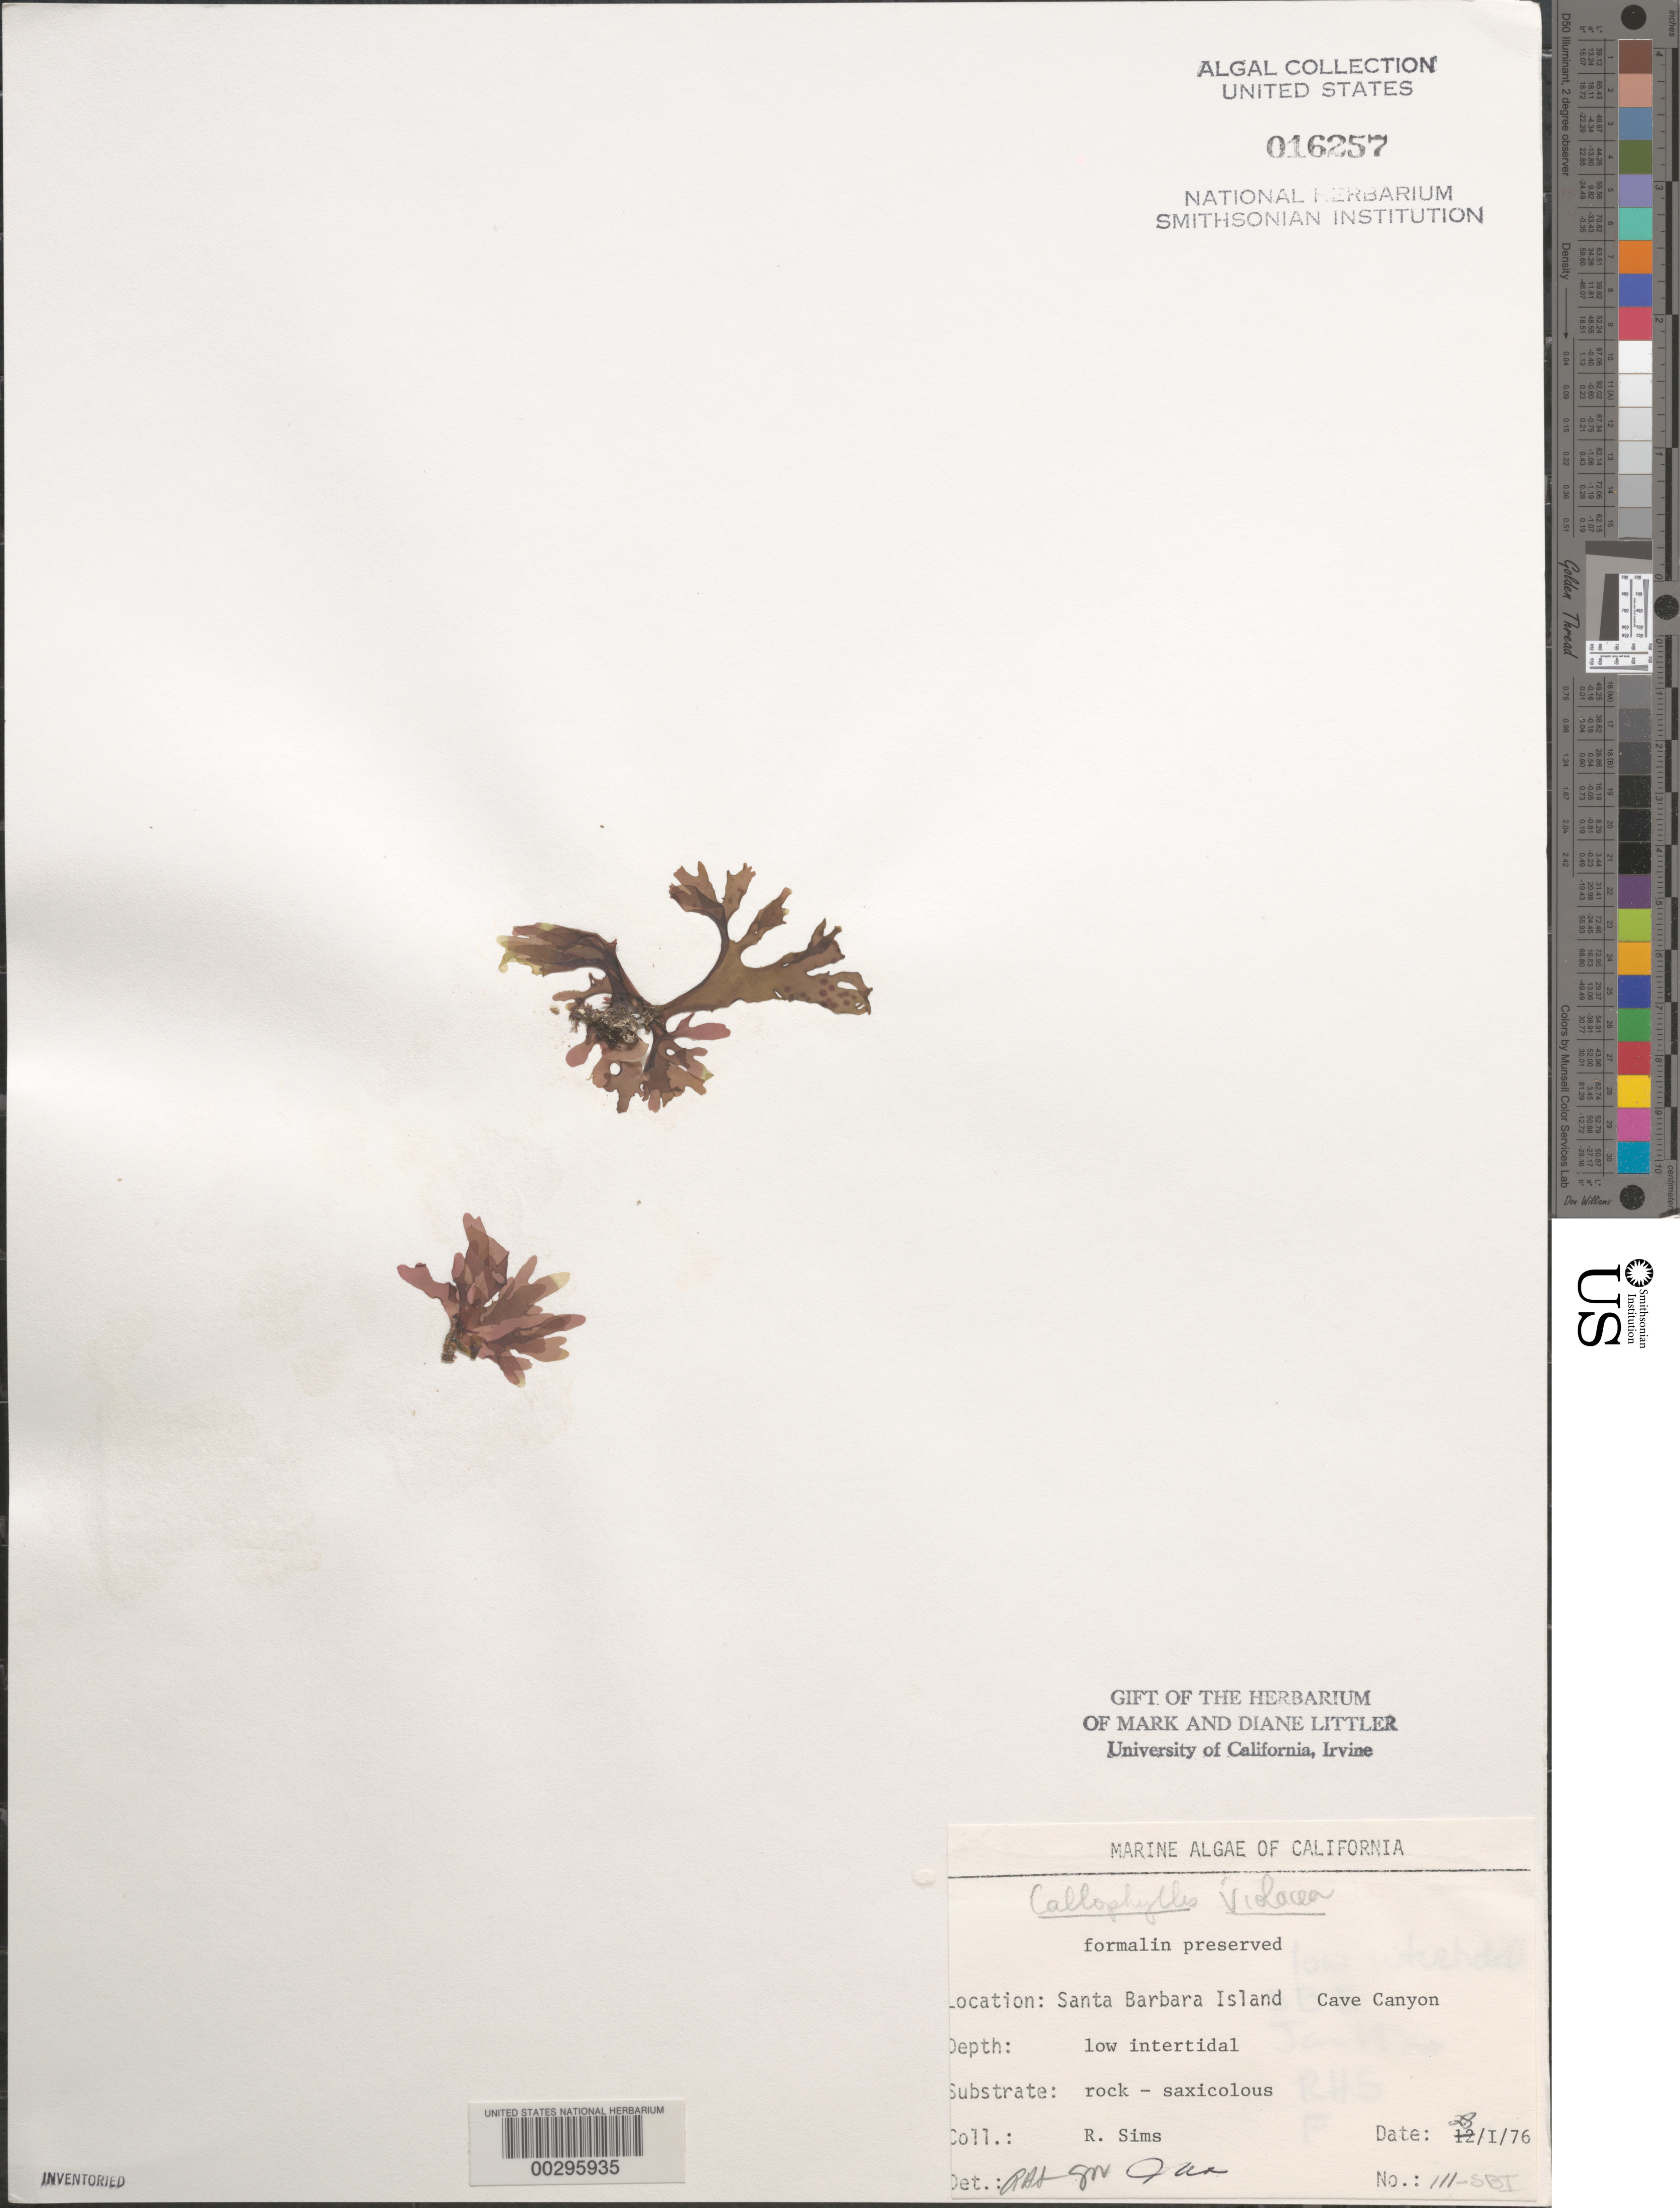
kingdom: Plantae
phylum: Rhodophyta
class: Florideophyceae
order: Gigartinales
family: Kallymeniaceae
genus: Callophyllis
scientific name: Callophyllis violacea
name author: J. Agardh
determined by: Sims, Robert H.; Murray, S. N.; Abbott, Isabella A.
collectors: R. H. Sims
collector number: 111-SBI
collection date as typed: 28 Jan 1976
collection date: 1976-01-28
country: United States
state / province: California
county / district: Santa Barbara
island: Santa Barbara Island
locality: Cave Canyon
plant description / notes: BLM-SOCALBIGHT Rocky Intertidal Survey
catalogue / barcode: US 16257